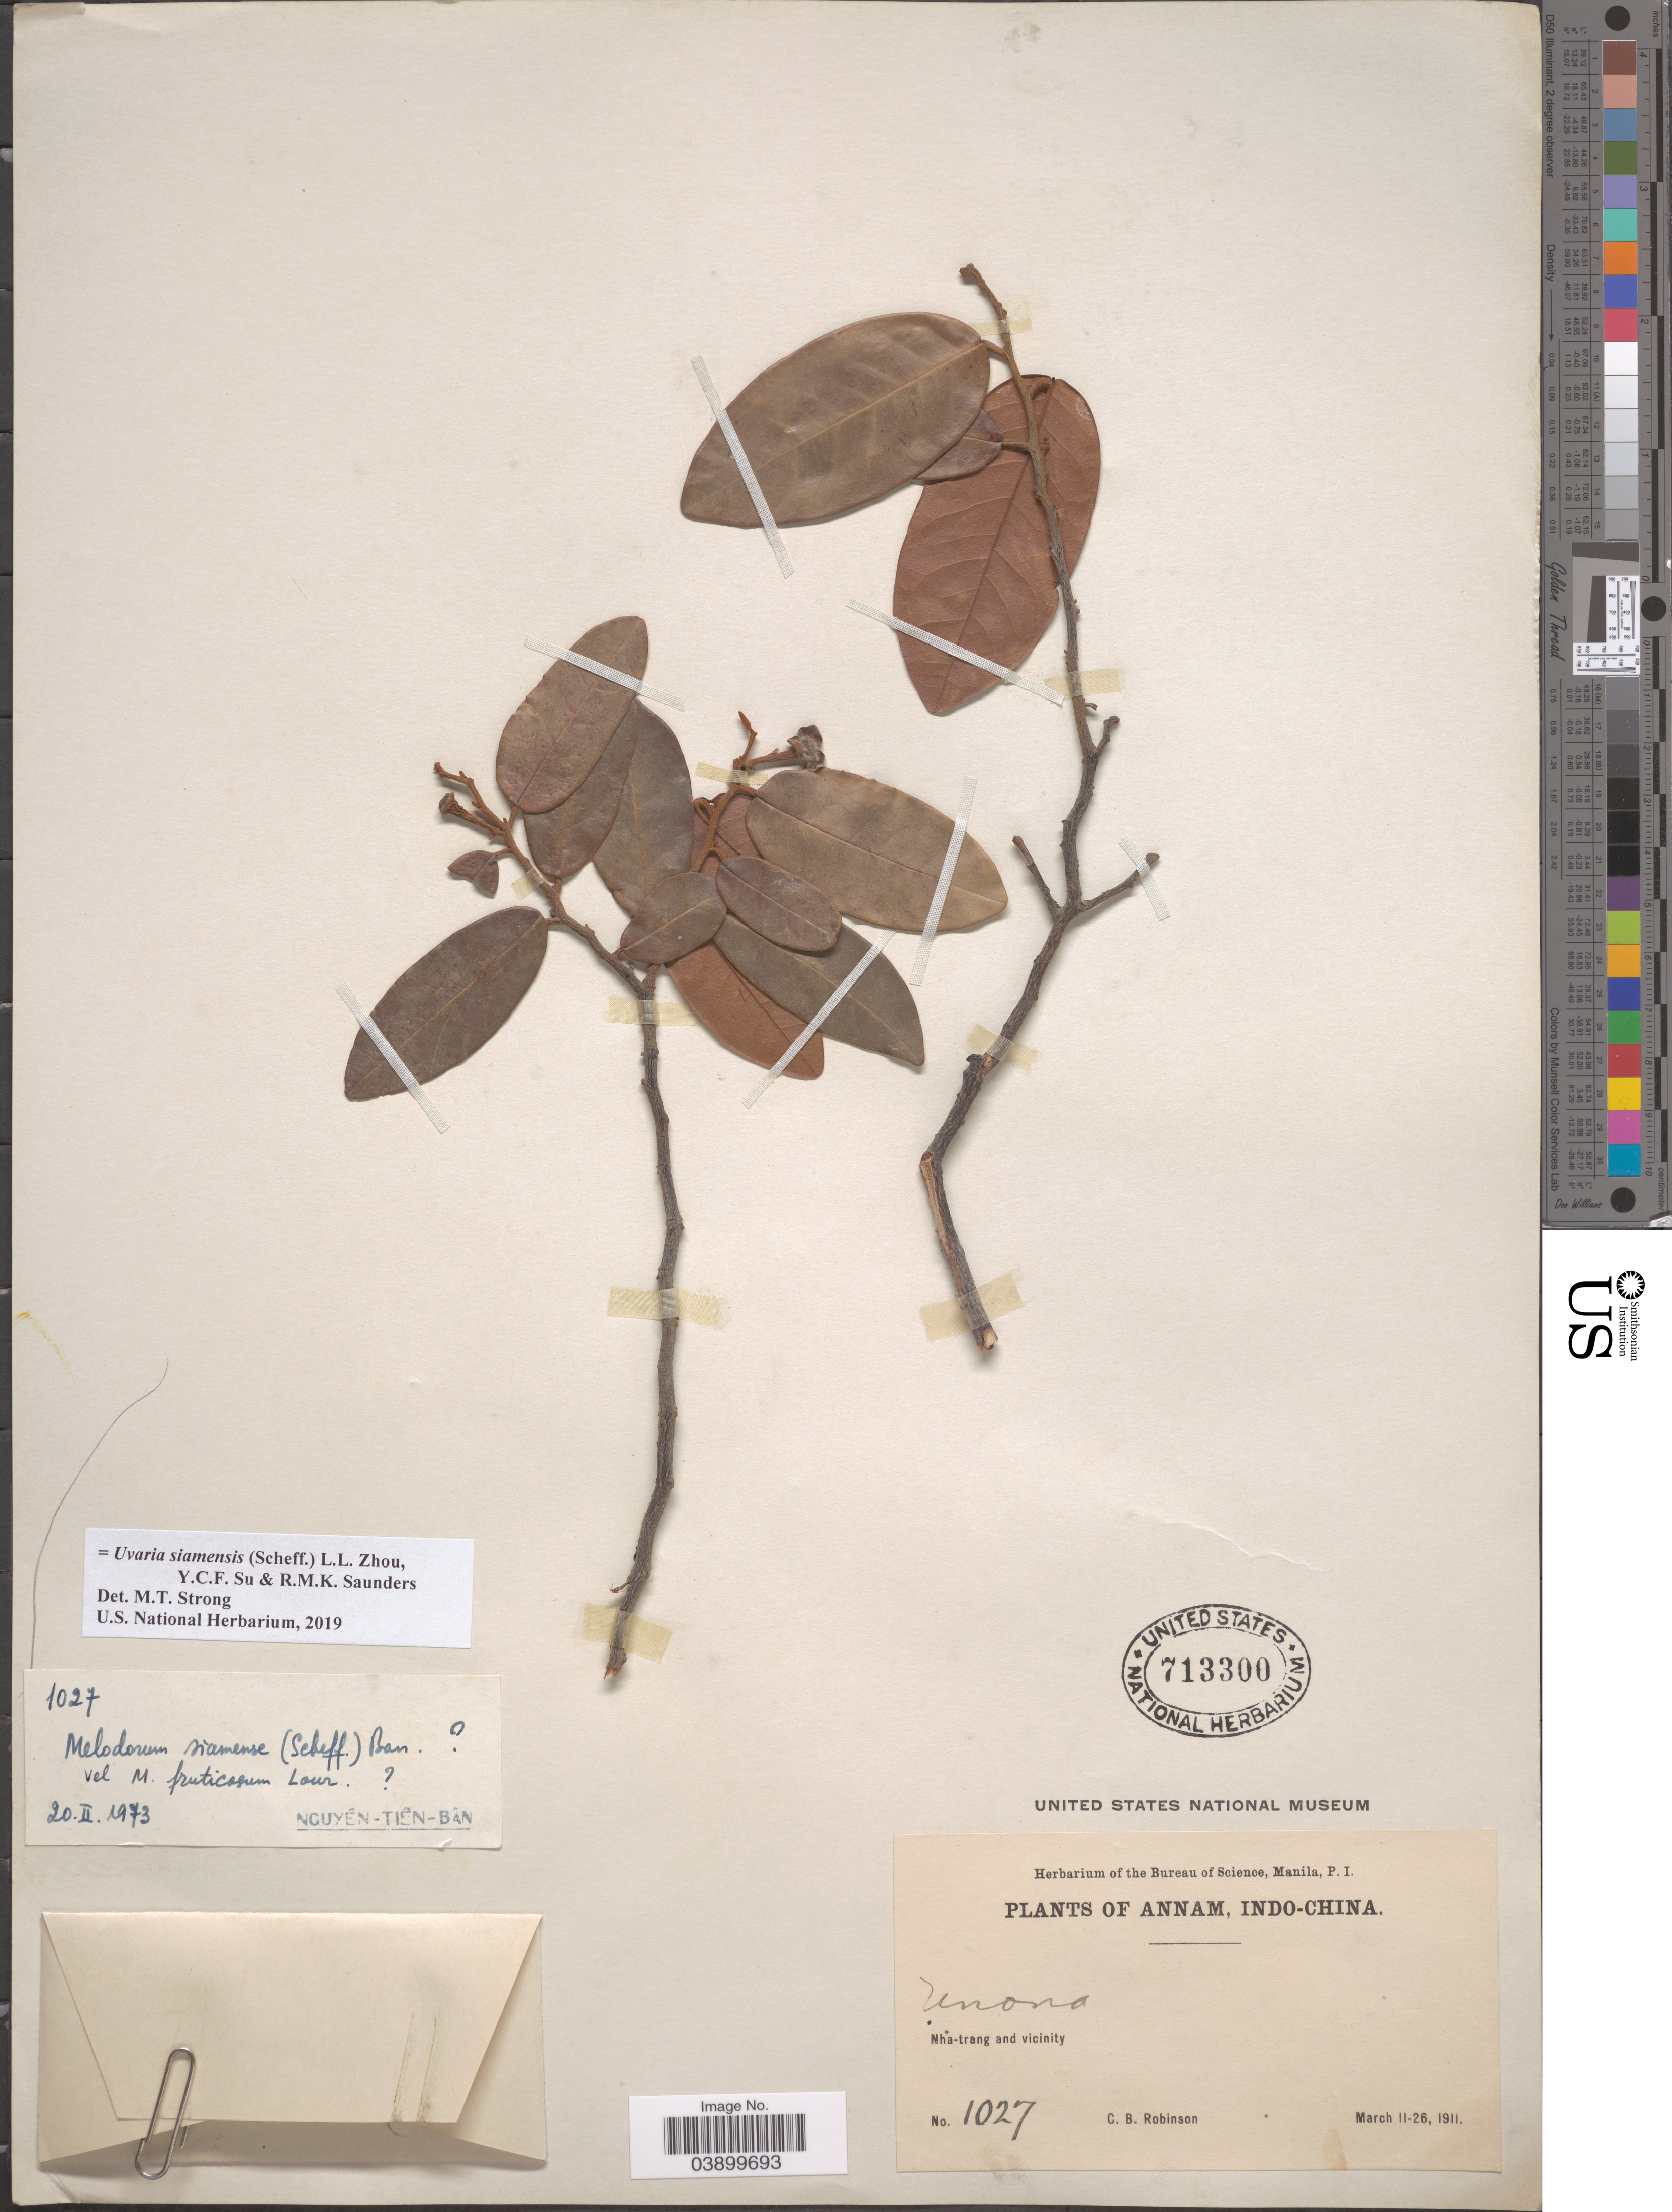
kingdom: Plantae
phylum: Tracheophyta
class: Magnoliopsida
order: Magnoliales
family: Annonaceae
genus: Uvaria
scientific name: Uvaria siamensis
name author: (Scheff.) L.L. Zhou et al.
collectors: C. Robinson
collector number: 1027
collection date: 1911-03-11/1911-03-26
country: Vietnam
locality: Annam, Indo-China. Nha-trang and vicinity.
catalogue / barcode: US 713300